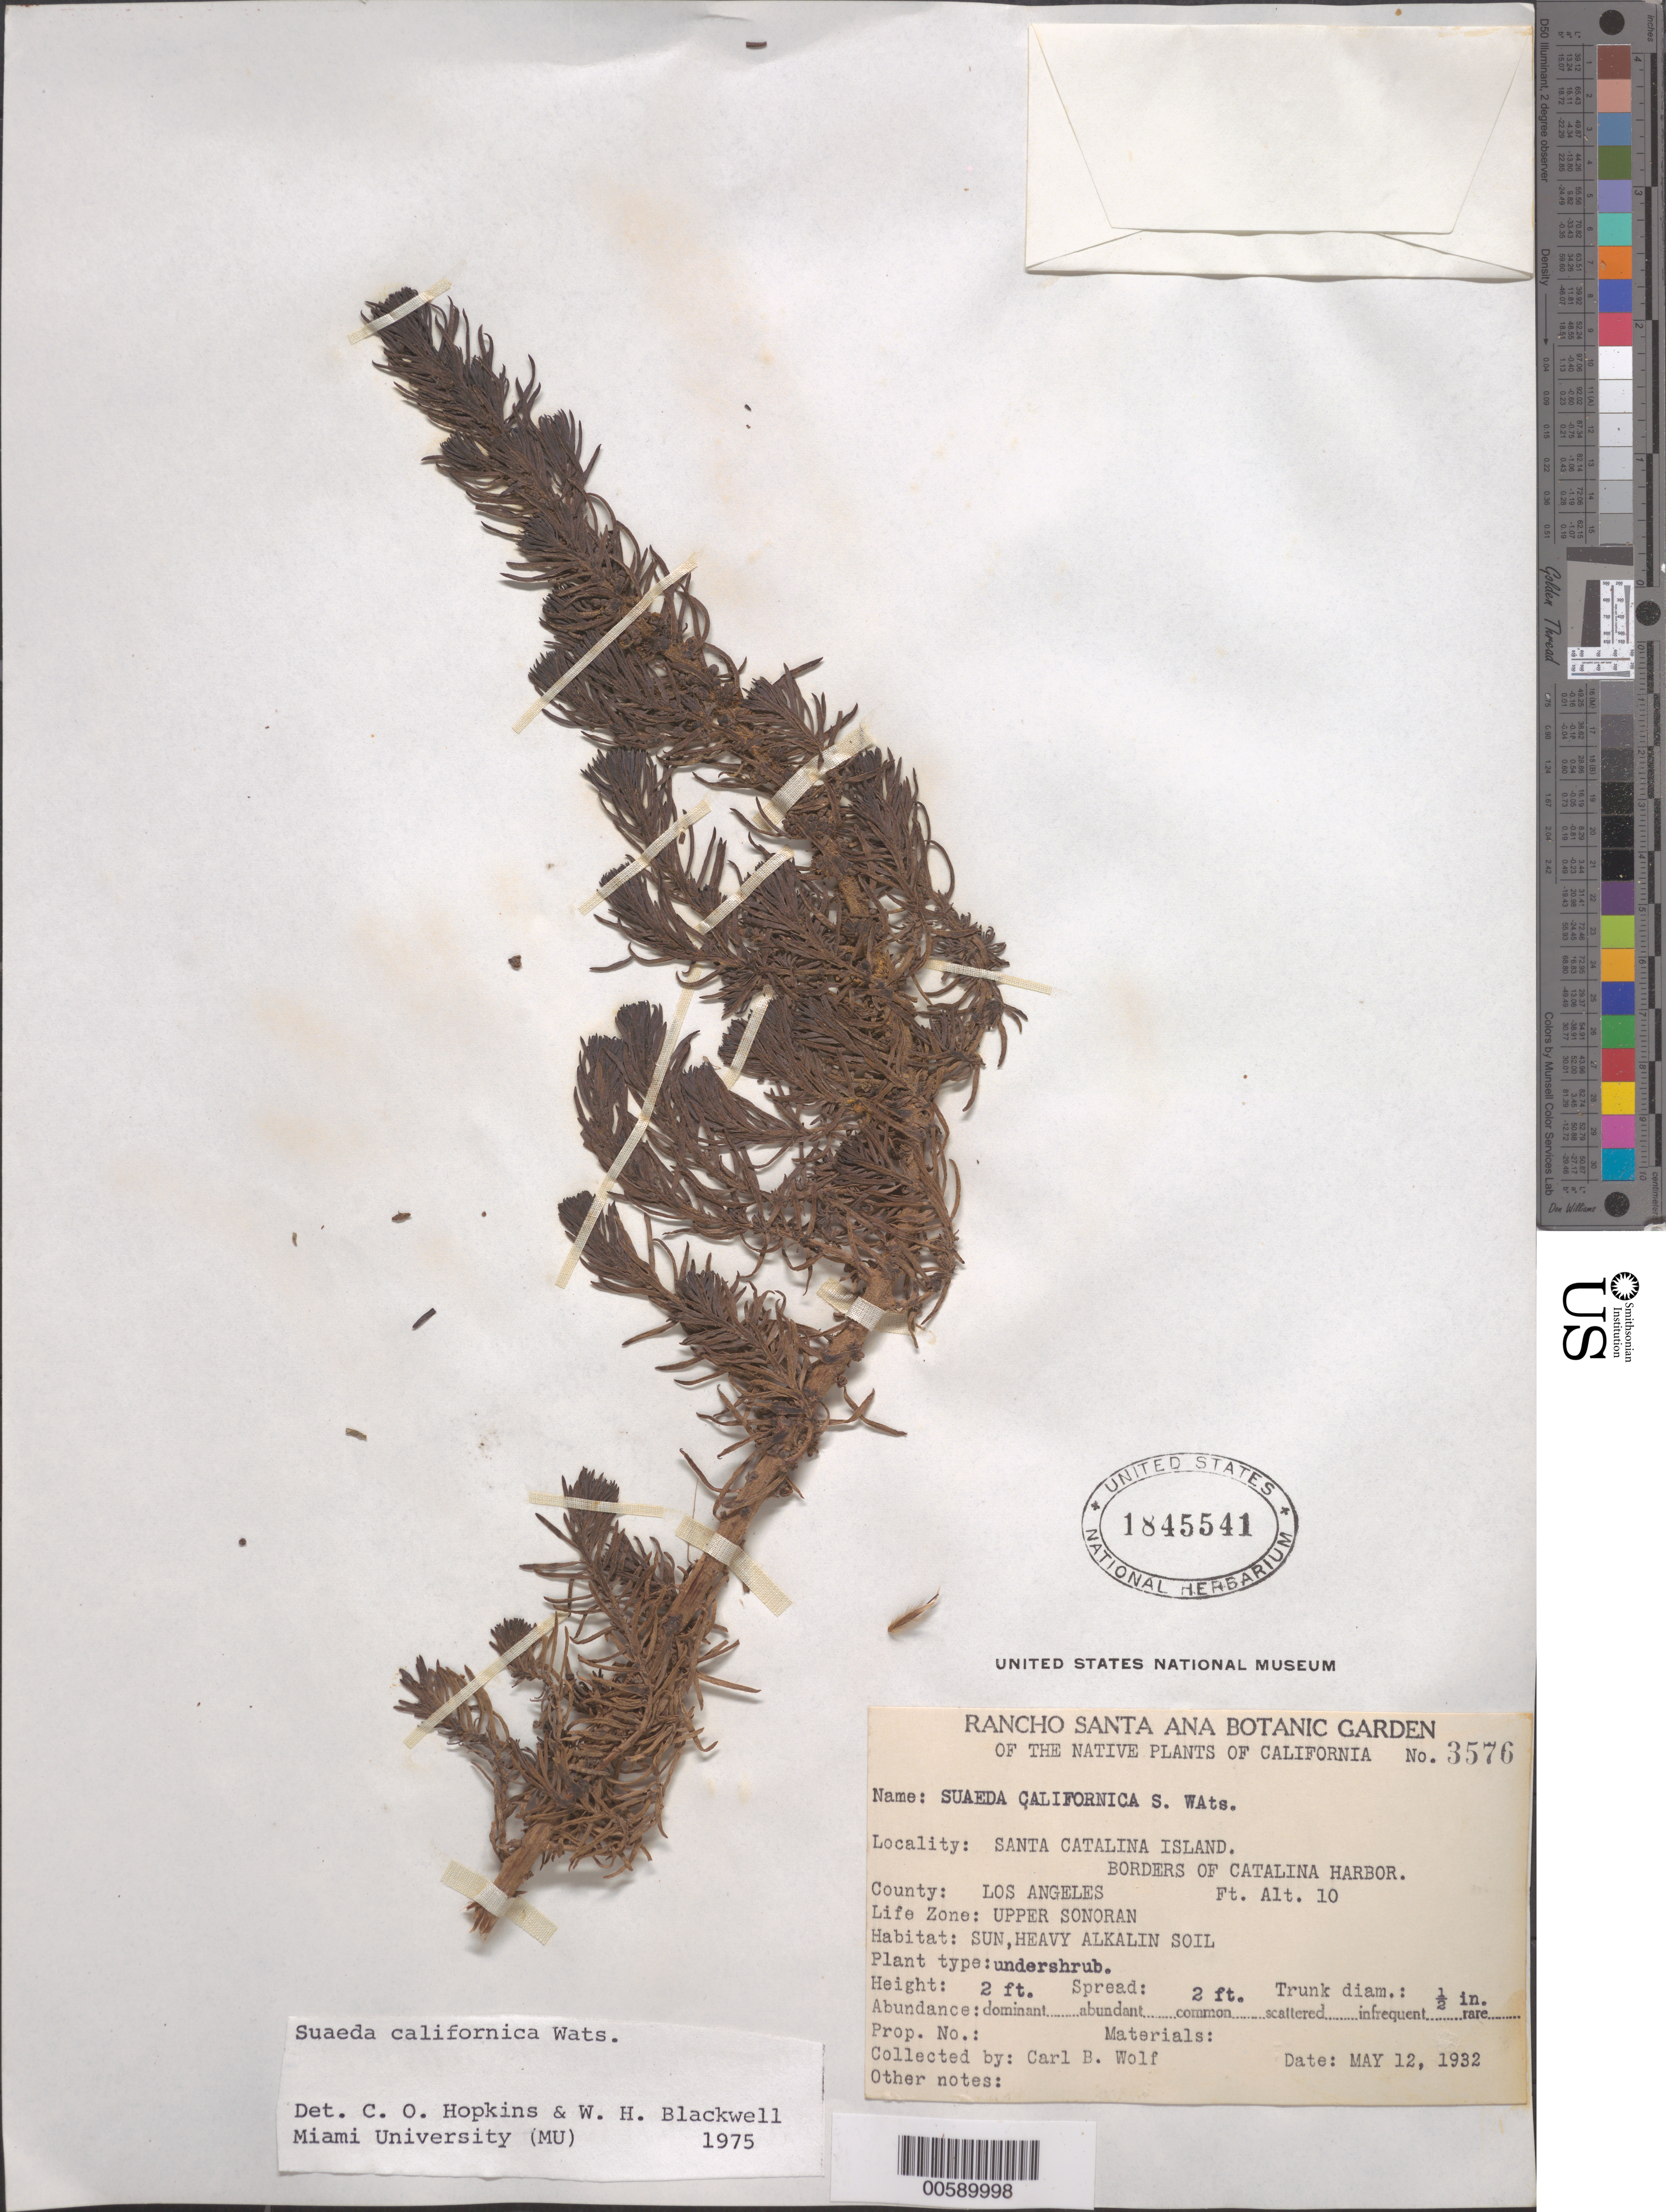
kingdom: Plantae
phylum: Tracheophyta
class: Magnoliopsida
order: Caryophyllales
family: Amaranthaceae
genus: Suaeda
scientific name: Suaeda californica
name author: S. Watson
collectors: C. B. Wolf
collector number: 3576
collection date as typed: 12 May 1932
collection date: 1932-05-12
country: United States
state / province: California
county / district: Los Angeles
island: Santa Catalina Island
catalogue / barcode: US 1845541